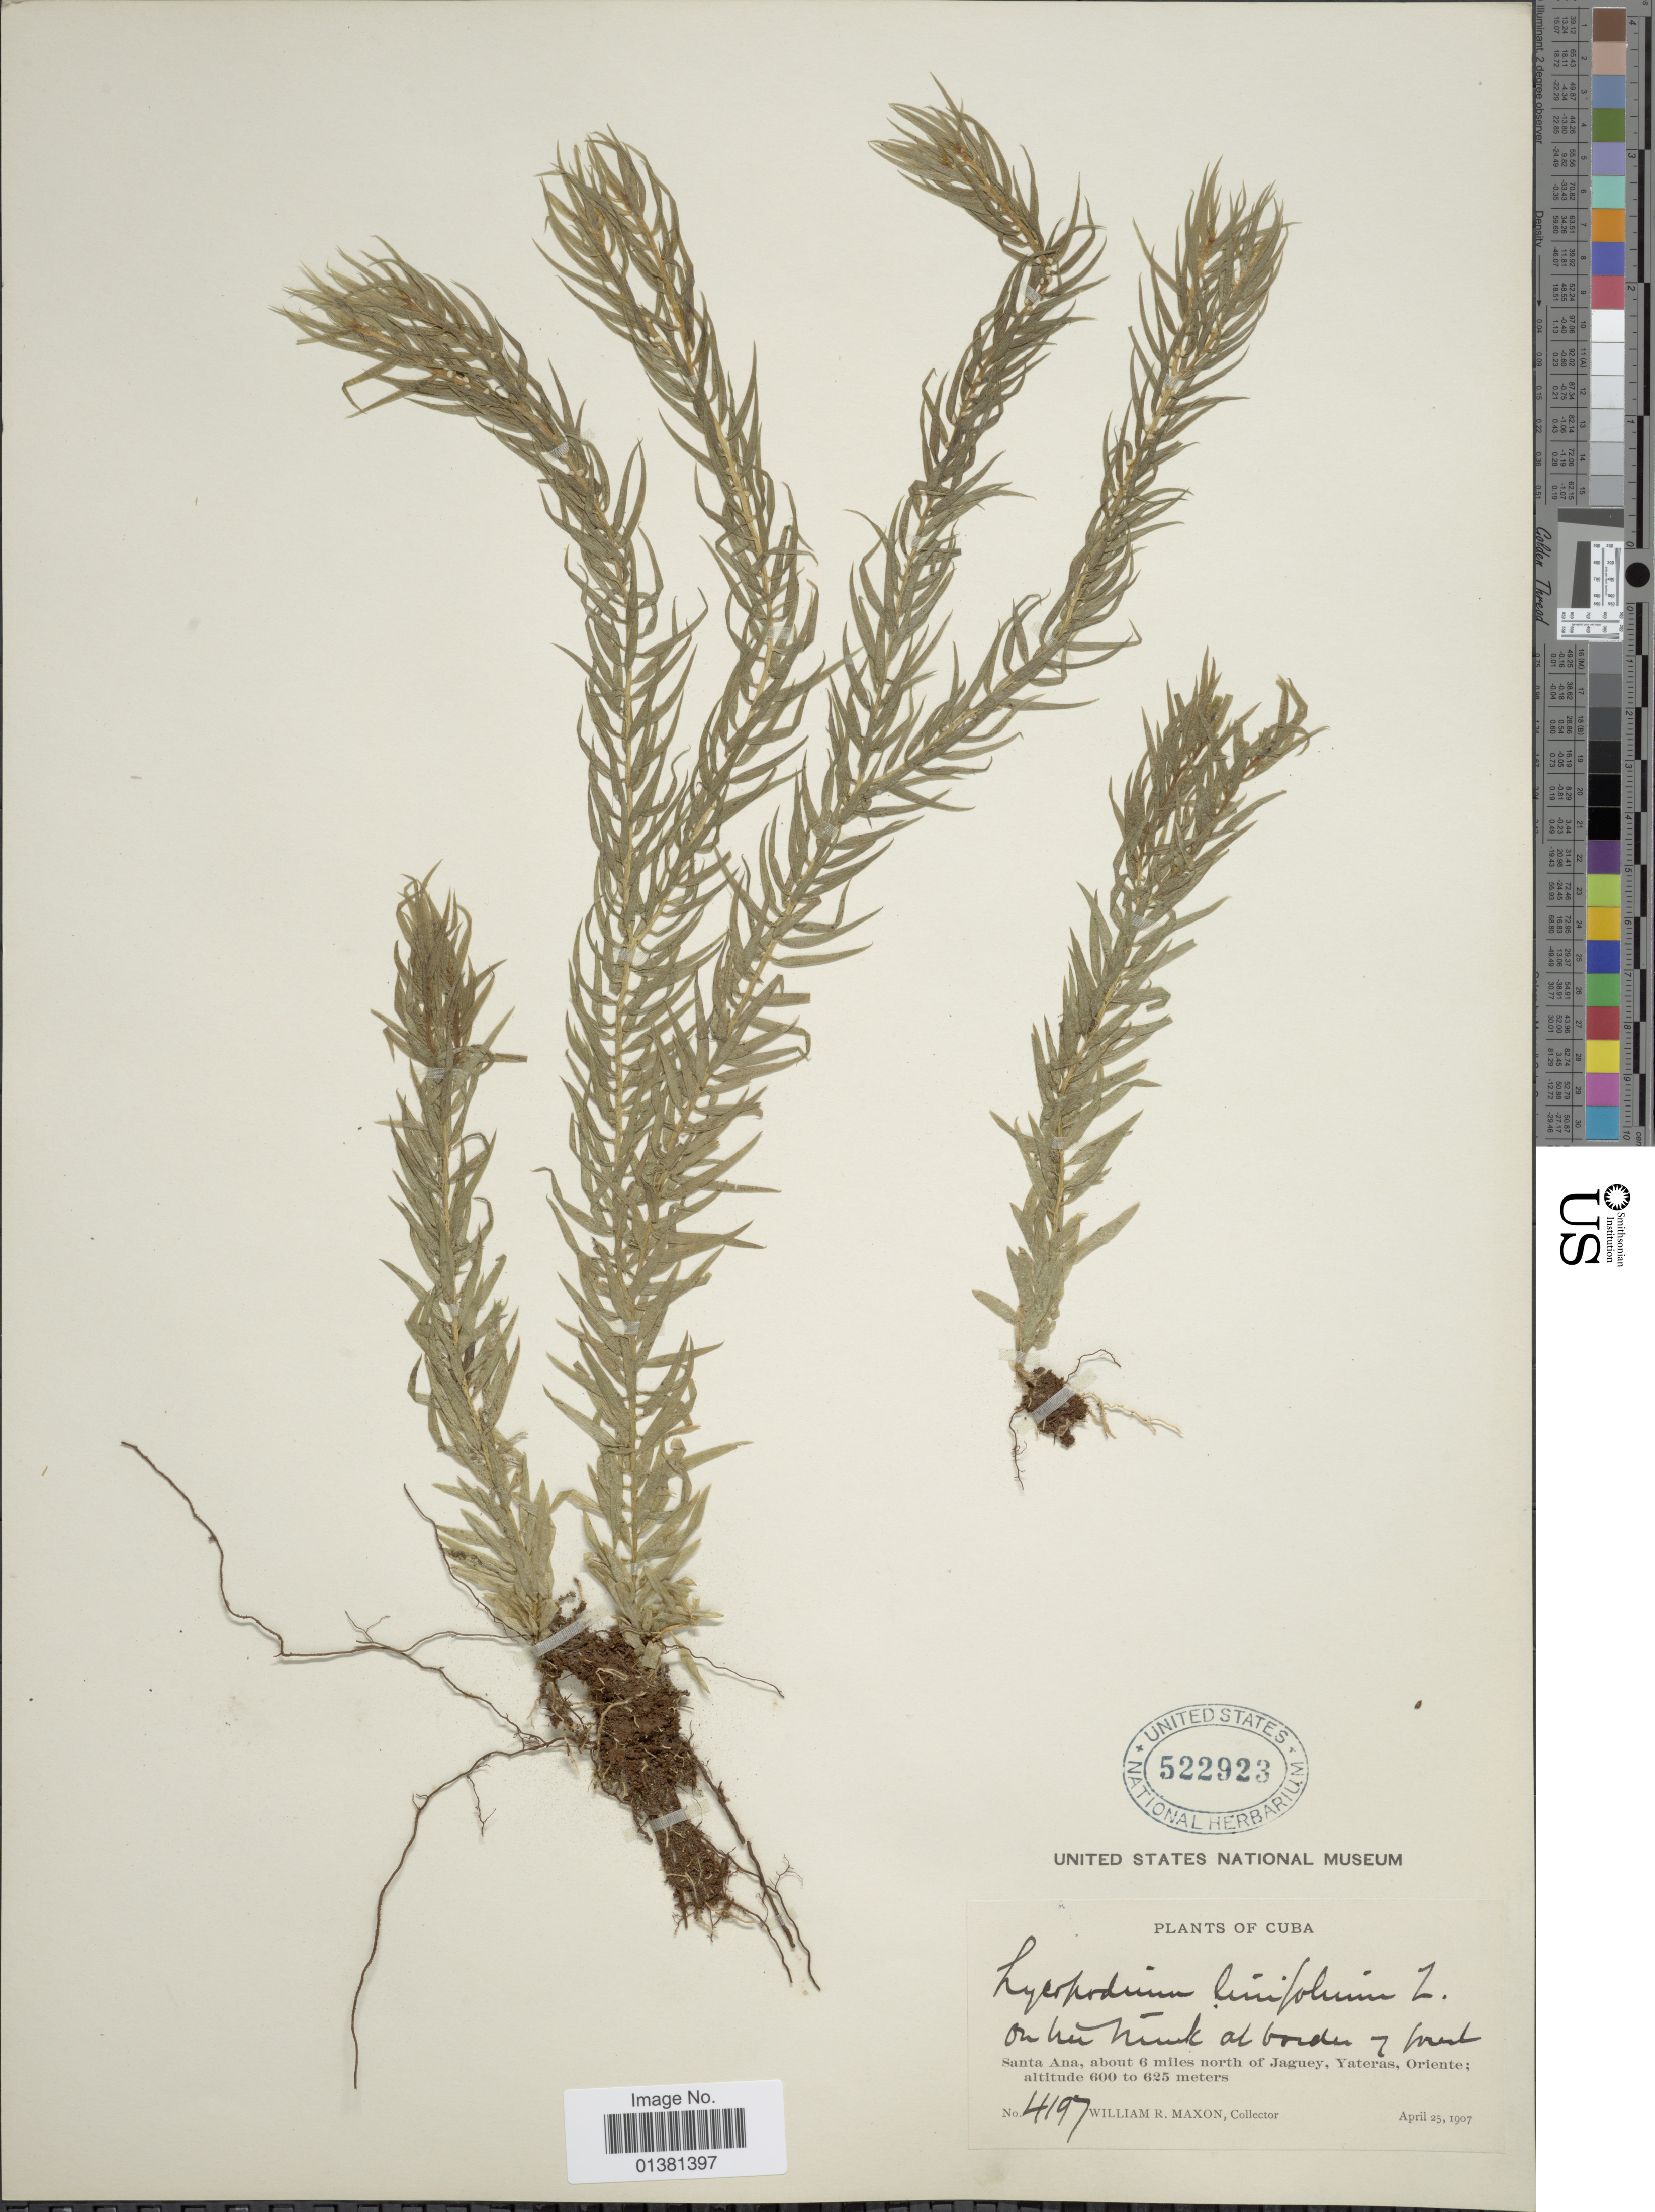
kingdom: Plantae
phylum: Tracheophyta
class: Lycopodiopsida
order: Lycopodiales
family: Lycopodiaceae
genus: Phlegmariurus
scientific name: Phlegmariurus linifolius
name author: (L.) B. Øllg.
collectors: W. R. Maxon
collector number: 4197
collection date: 1907-04-25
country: Cuba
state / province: Oriente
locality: Santa Ana, about 6 miles north of Jagnuey, Yateras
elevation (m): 600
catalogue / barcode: US 522923